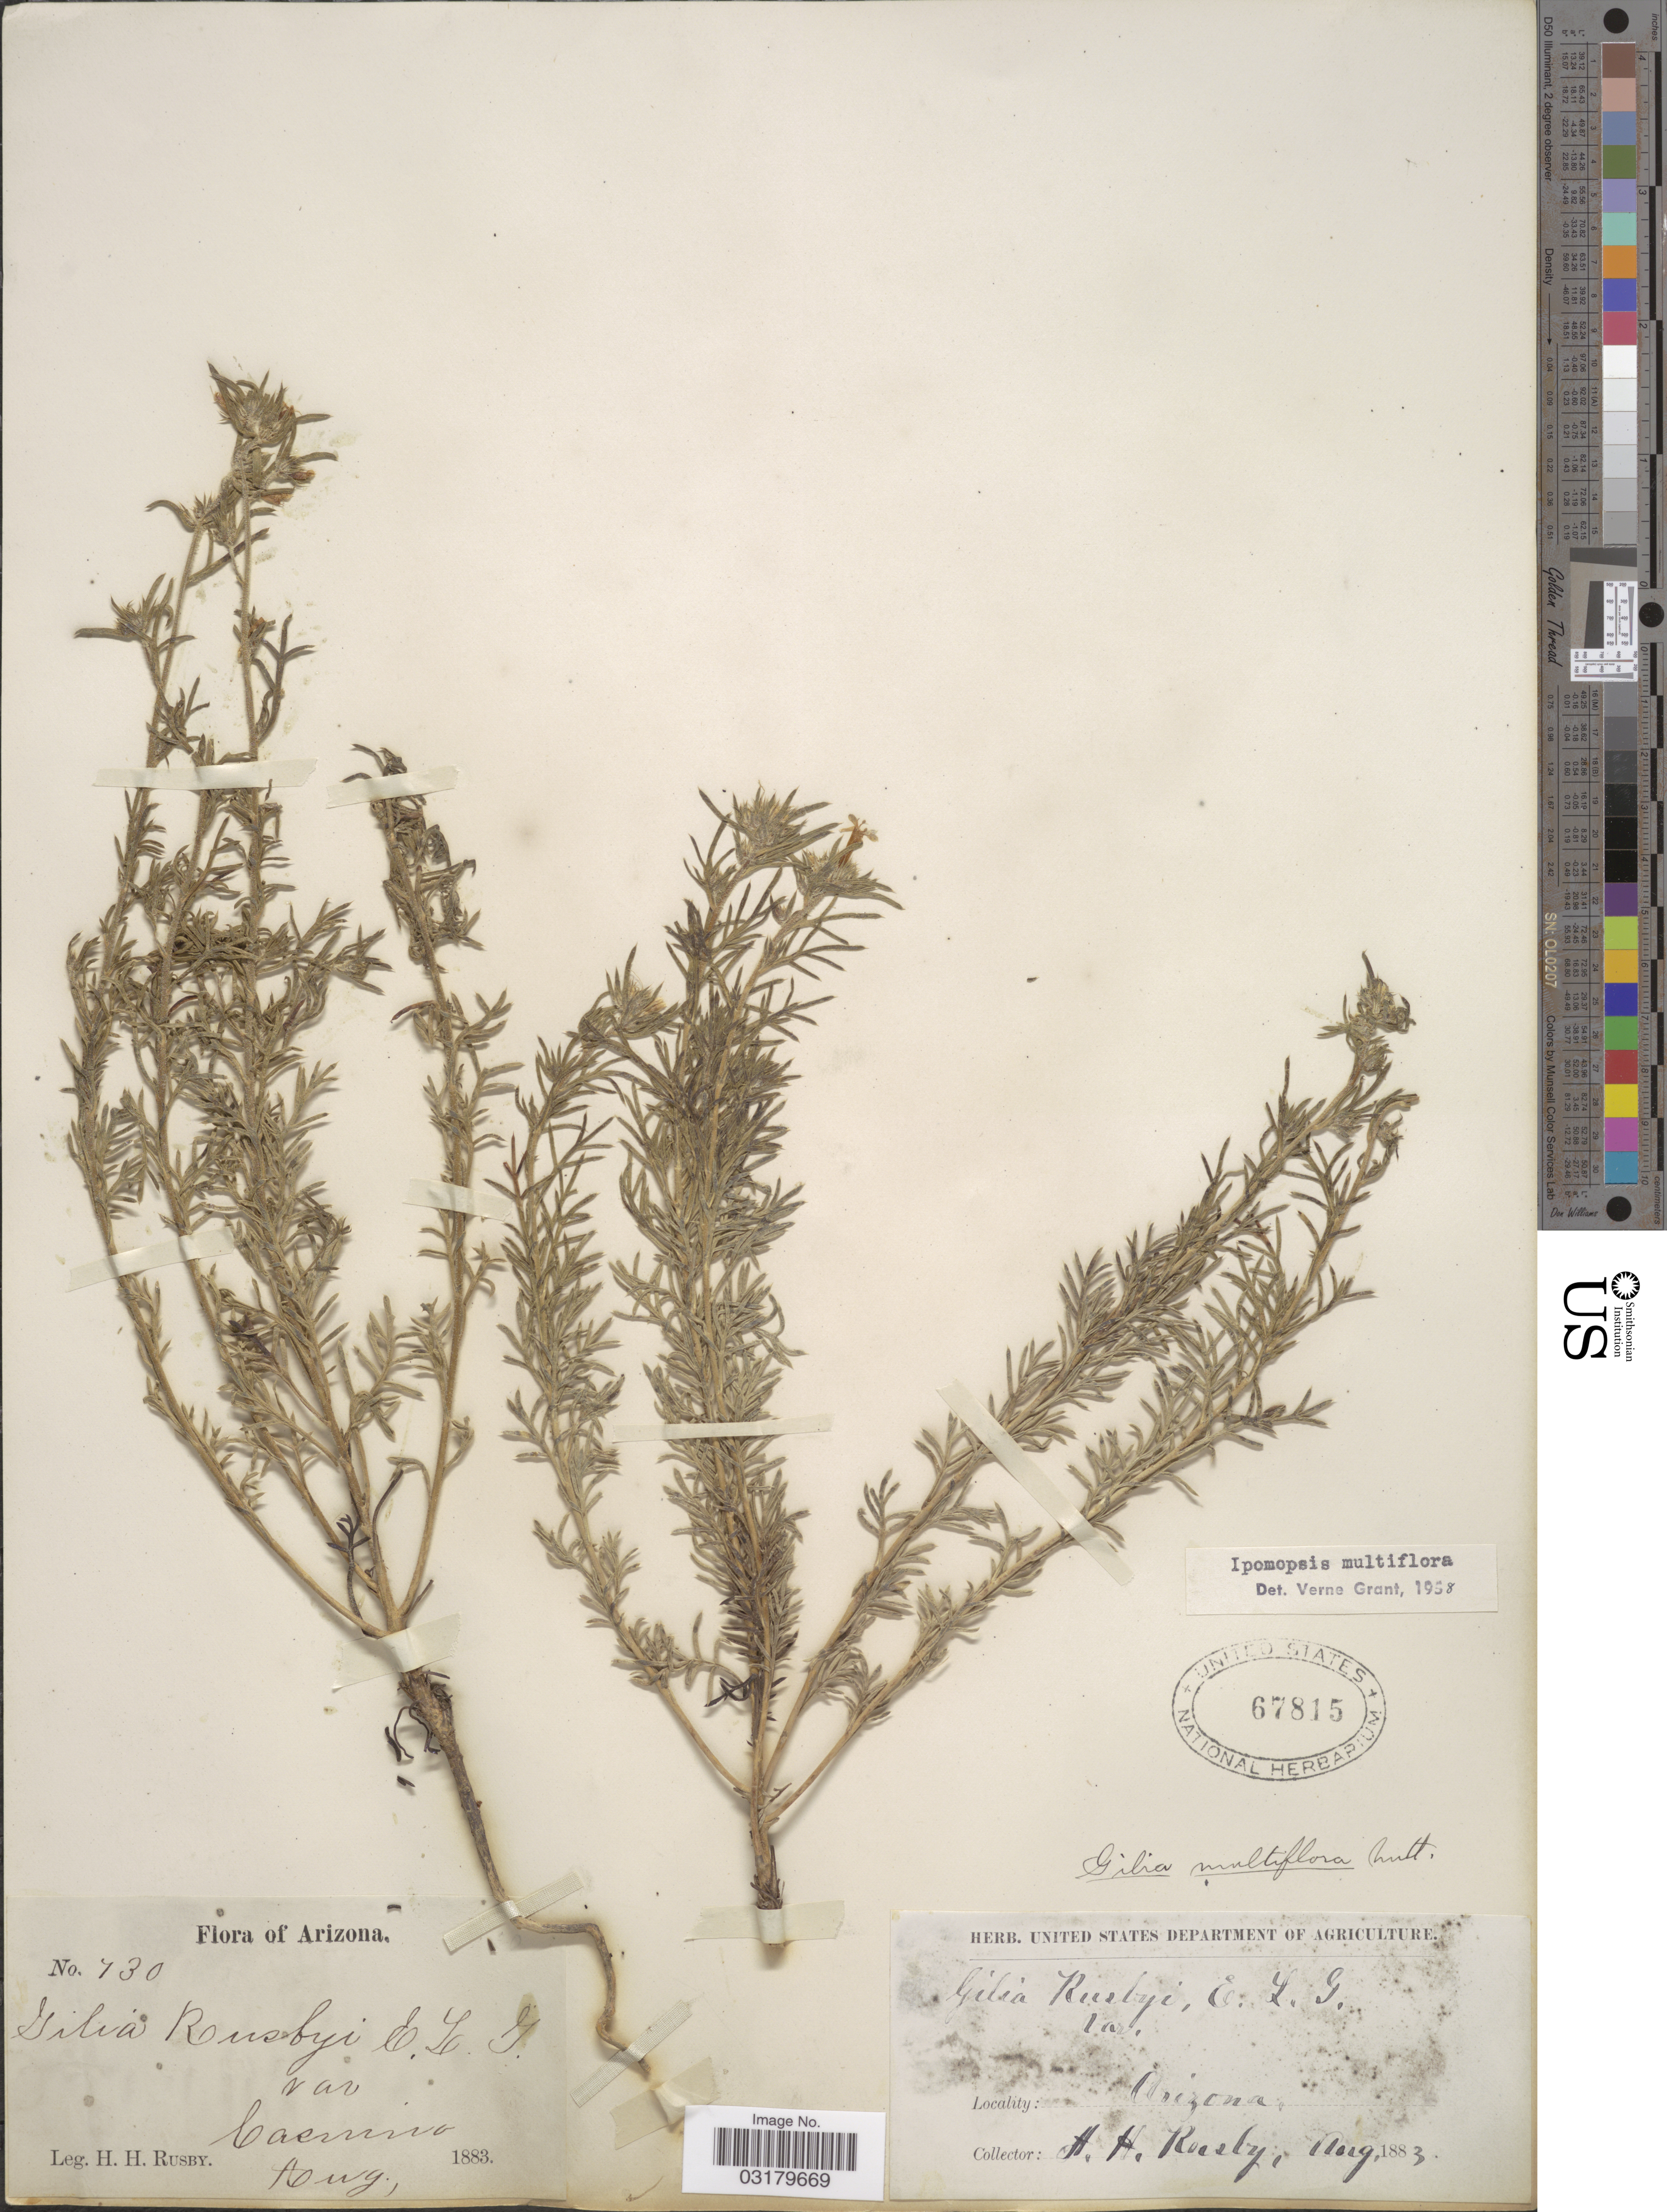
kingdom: Plantae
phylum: Tracheophyta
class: Magnoliopsida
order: Ericales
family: Polemoniaceae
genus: Ipomopsis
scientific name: Ipomopsis multiflora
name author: (Nutt.) V.E. Grant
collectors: H. H. Rusby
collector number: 730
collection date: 1883-08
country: United States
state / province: Arizona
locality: Casnino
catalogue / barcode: US 67815